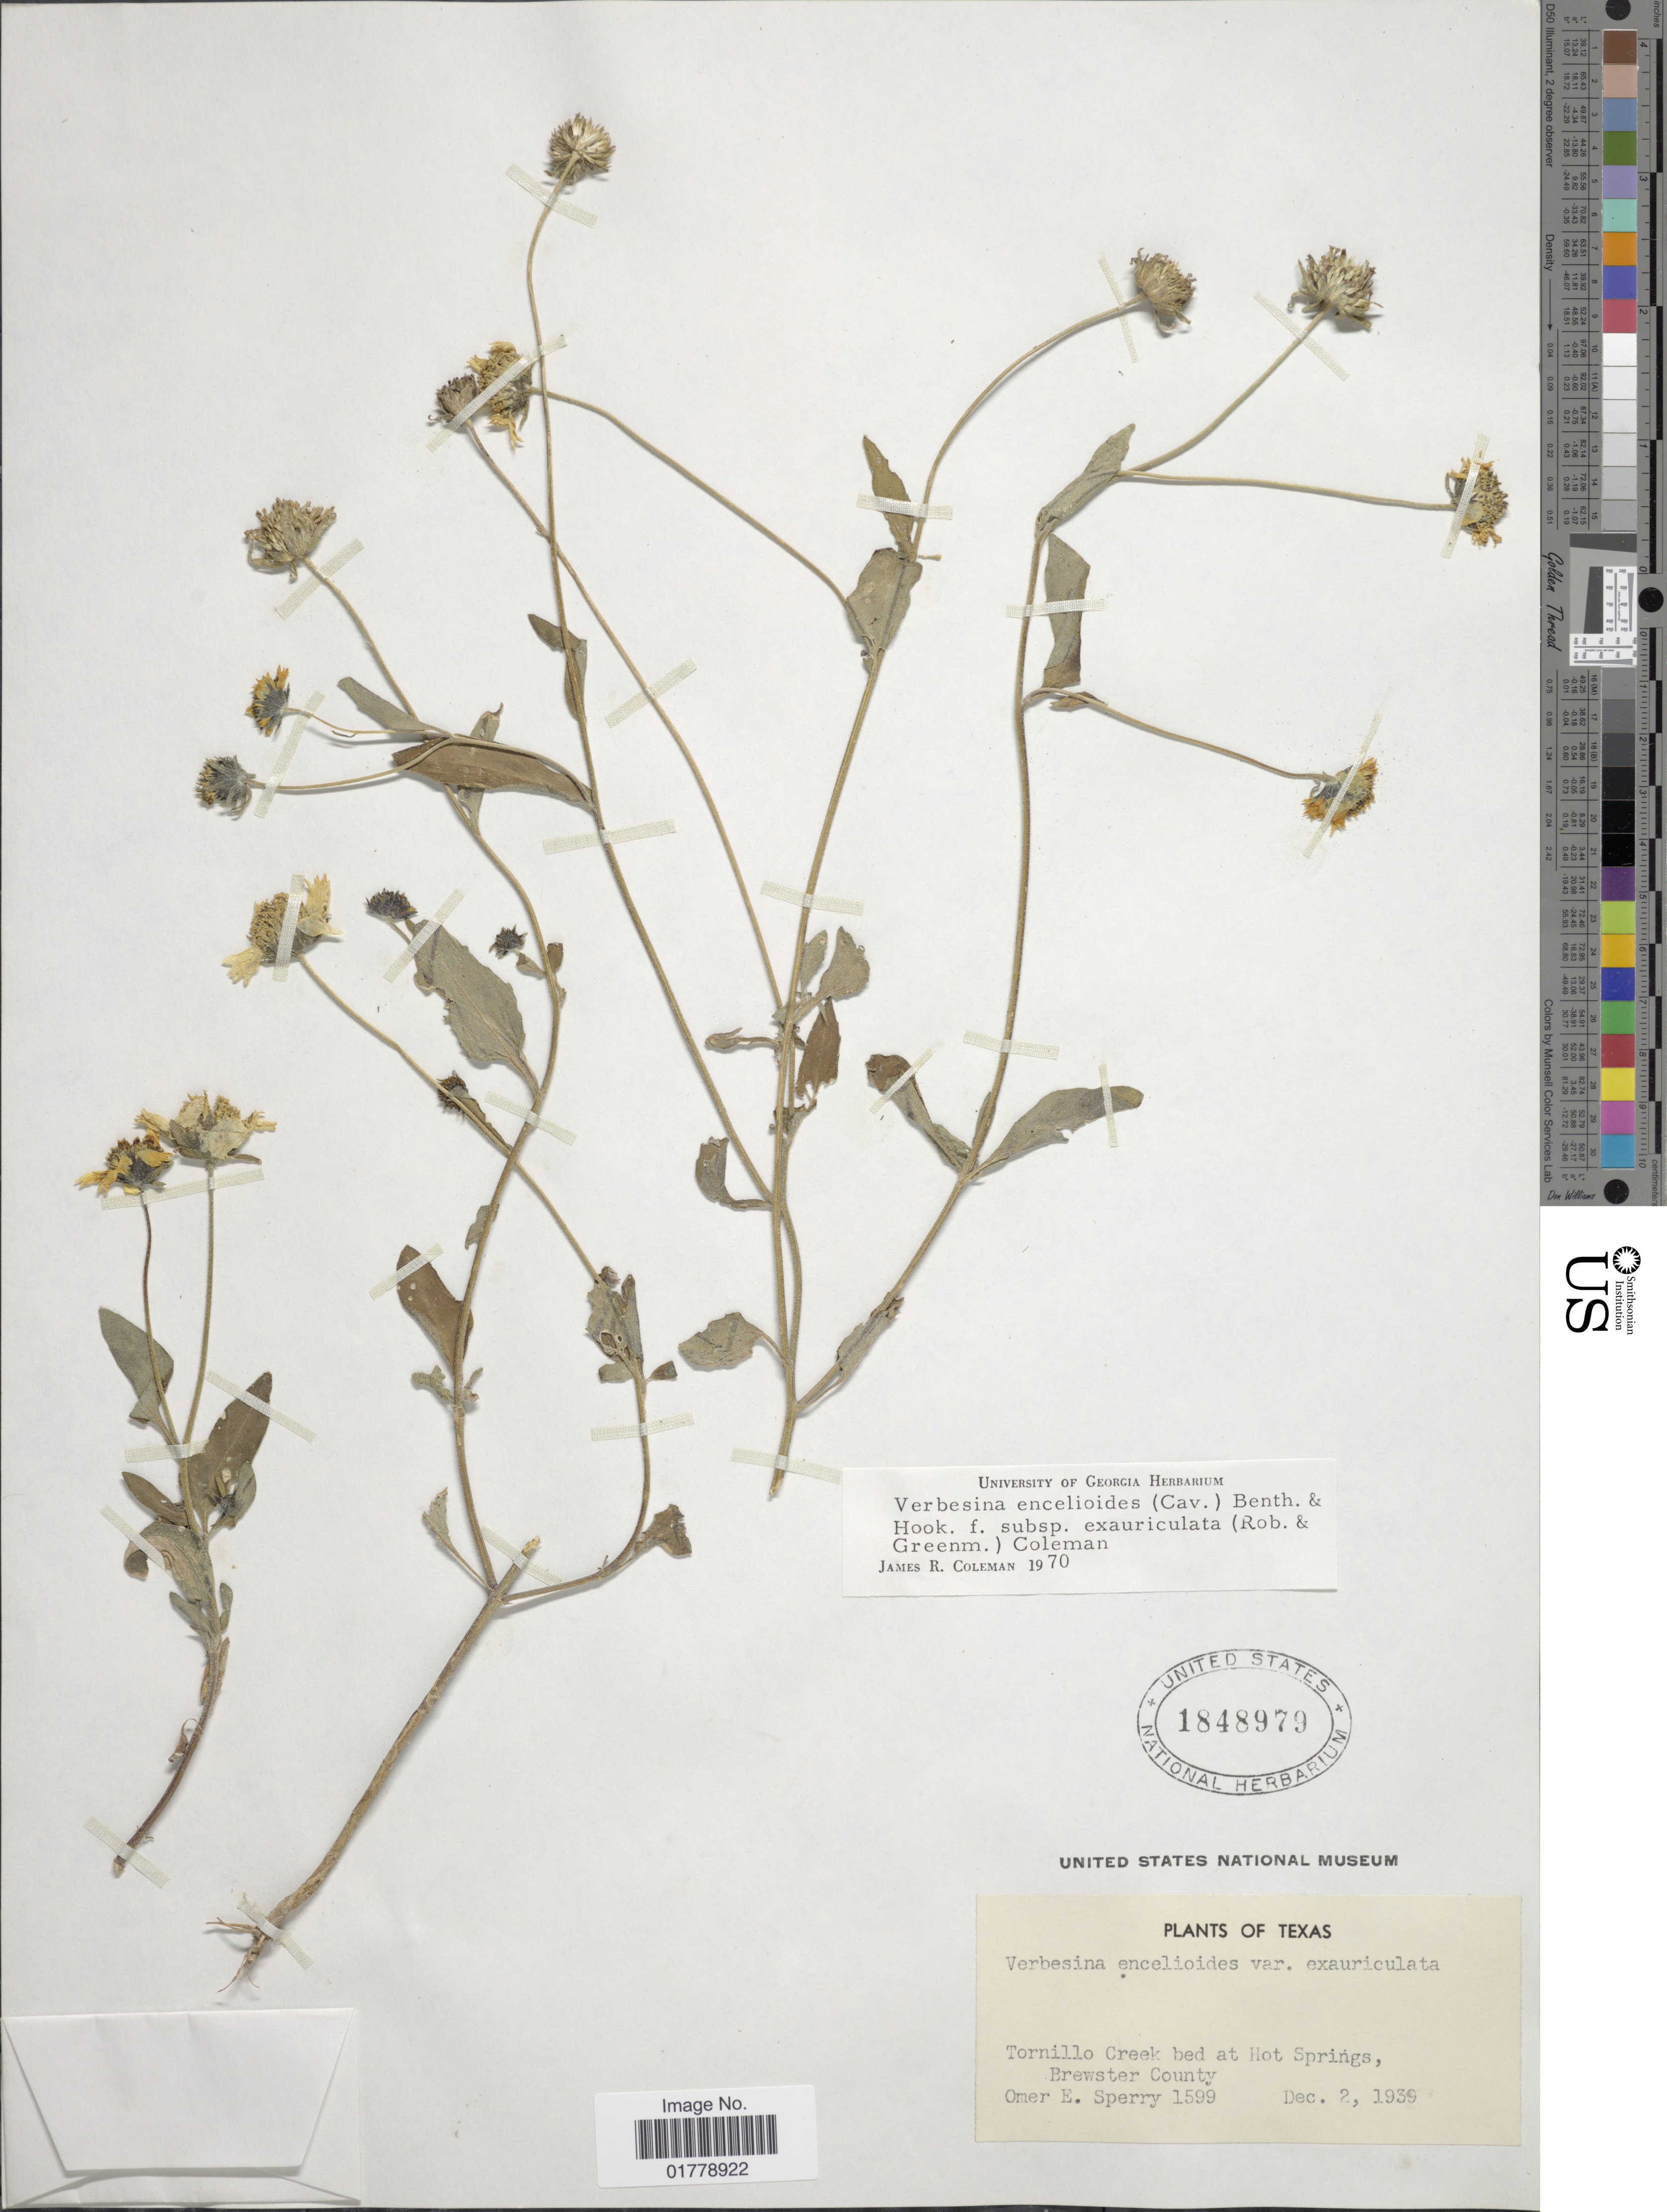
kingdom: Plantae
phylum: Tracheophyta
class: Magnoliopsida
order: Asterales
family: Asteraceae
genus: Verbesina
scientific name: Verbesina encelioides var. cana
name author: (B.L. Rob.) Greenm.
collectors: O. E. Sperry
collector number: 1599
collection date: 1939-12-02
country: United States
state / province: Texas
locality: Tornillo Creek bed at Hot Springs, Brewster County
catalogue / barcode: US 1848979